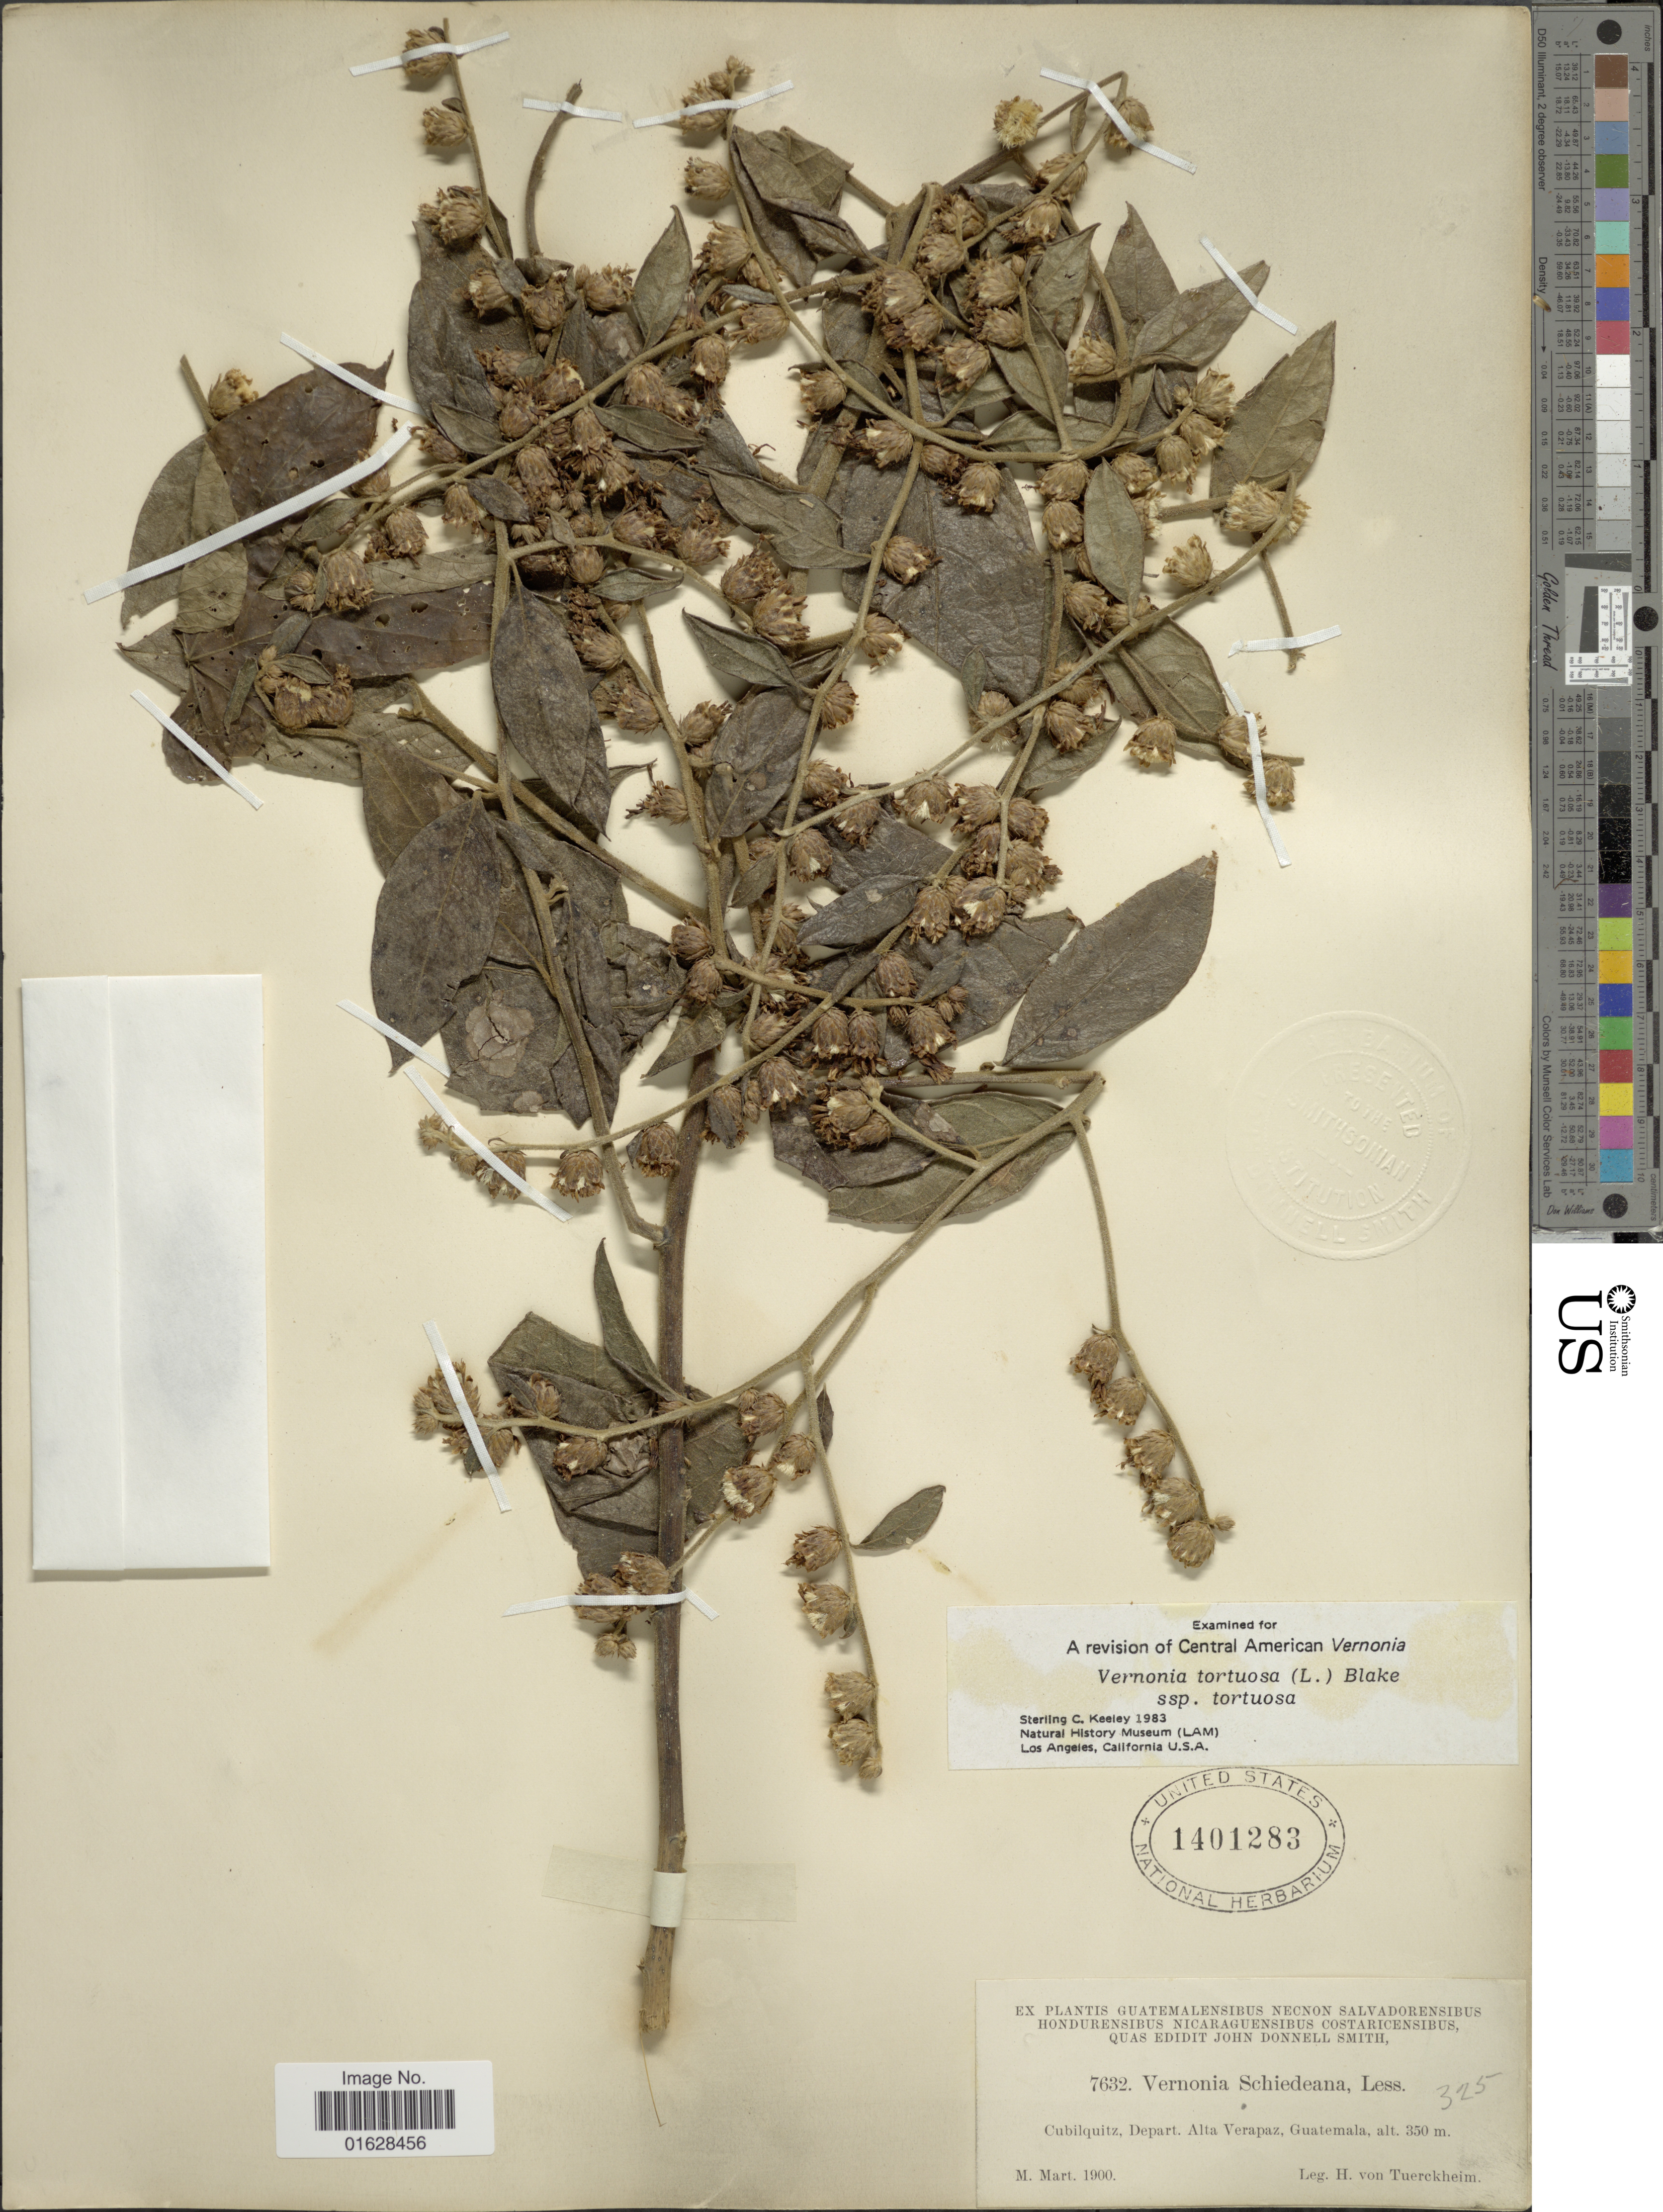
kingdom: Plantae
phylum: Tracheophyta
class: Magnoliopsida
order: Asterales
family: Asteraceae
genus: Lepidaploa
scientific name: Lepidaploa tortuosa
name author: (L.) H. Rob.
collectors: H. von Türckheim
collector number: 7632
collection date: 1900-03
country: Guatemala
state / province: Alta Verapaz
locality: Cubilquitz, Depart. Alta Verapaz, Guatemala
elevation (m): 350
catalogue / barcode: US 1401283